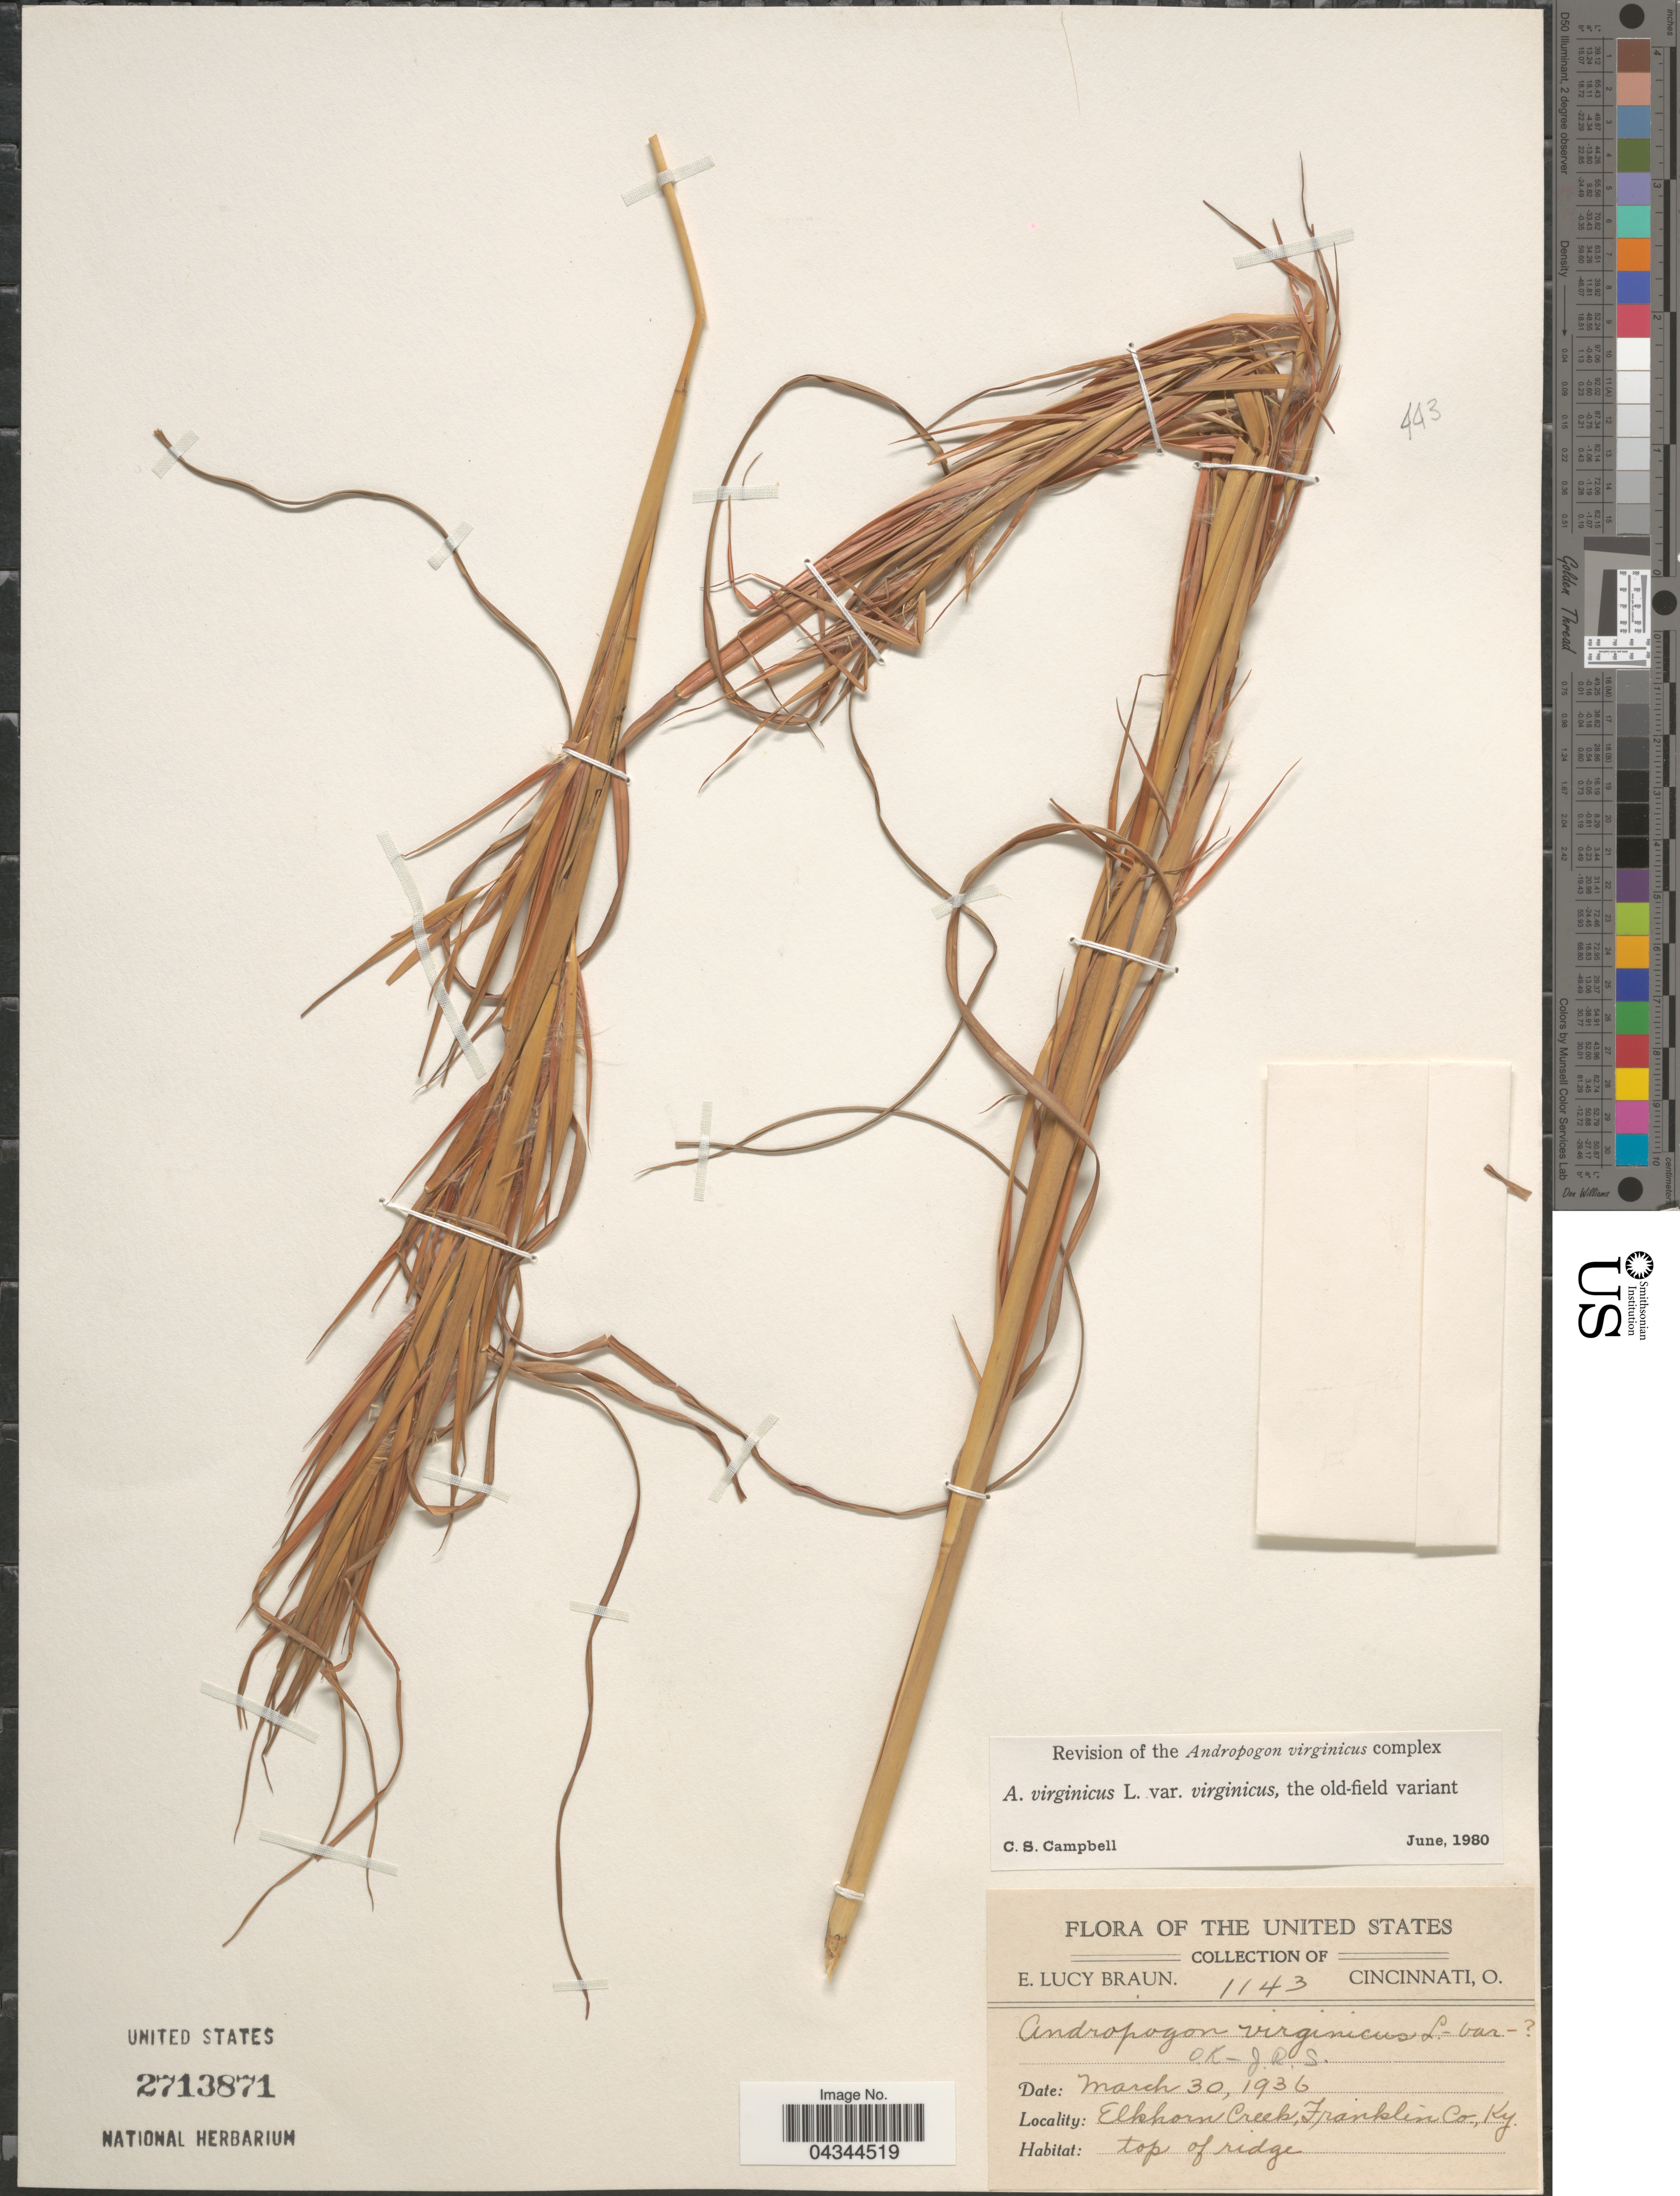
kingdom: Plantae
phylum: Tracheophyta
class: Liliopsida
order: Poales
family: Poaceae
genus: Andropogon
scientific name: Andropogon virginicus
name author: L.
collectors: E. L. Braun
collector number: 1143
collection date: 1936-03-30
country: United States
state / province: Kentucky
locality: Elkhorn Creek,FranklinCo.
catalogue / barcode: US 2713871